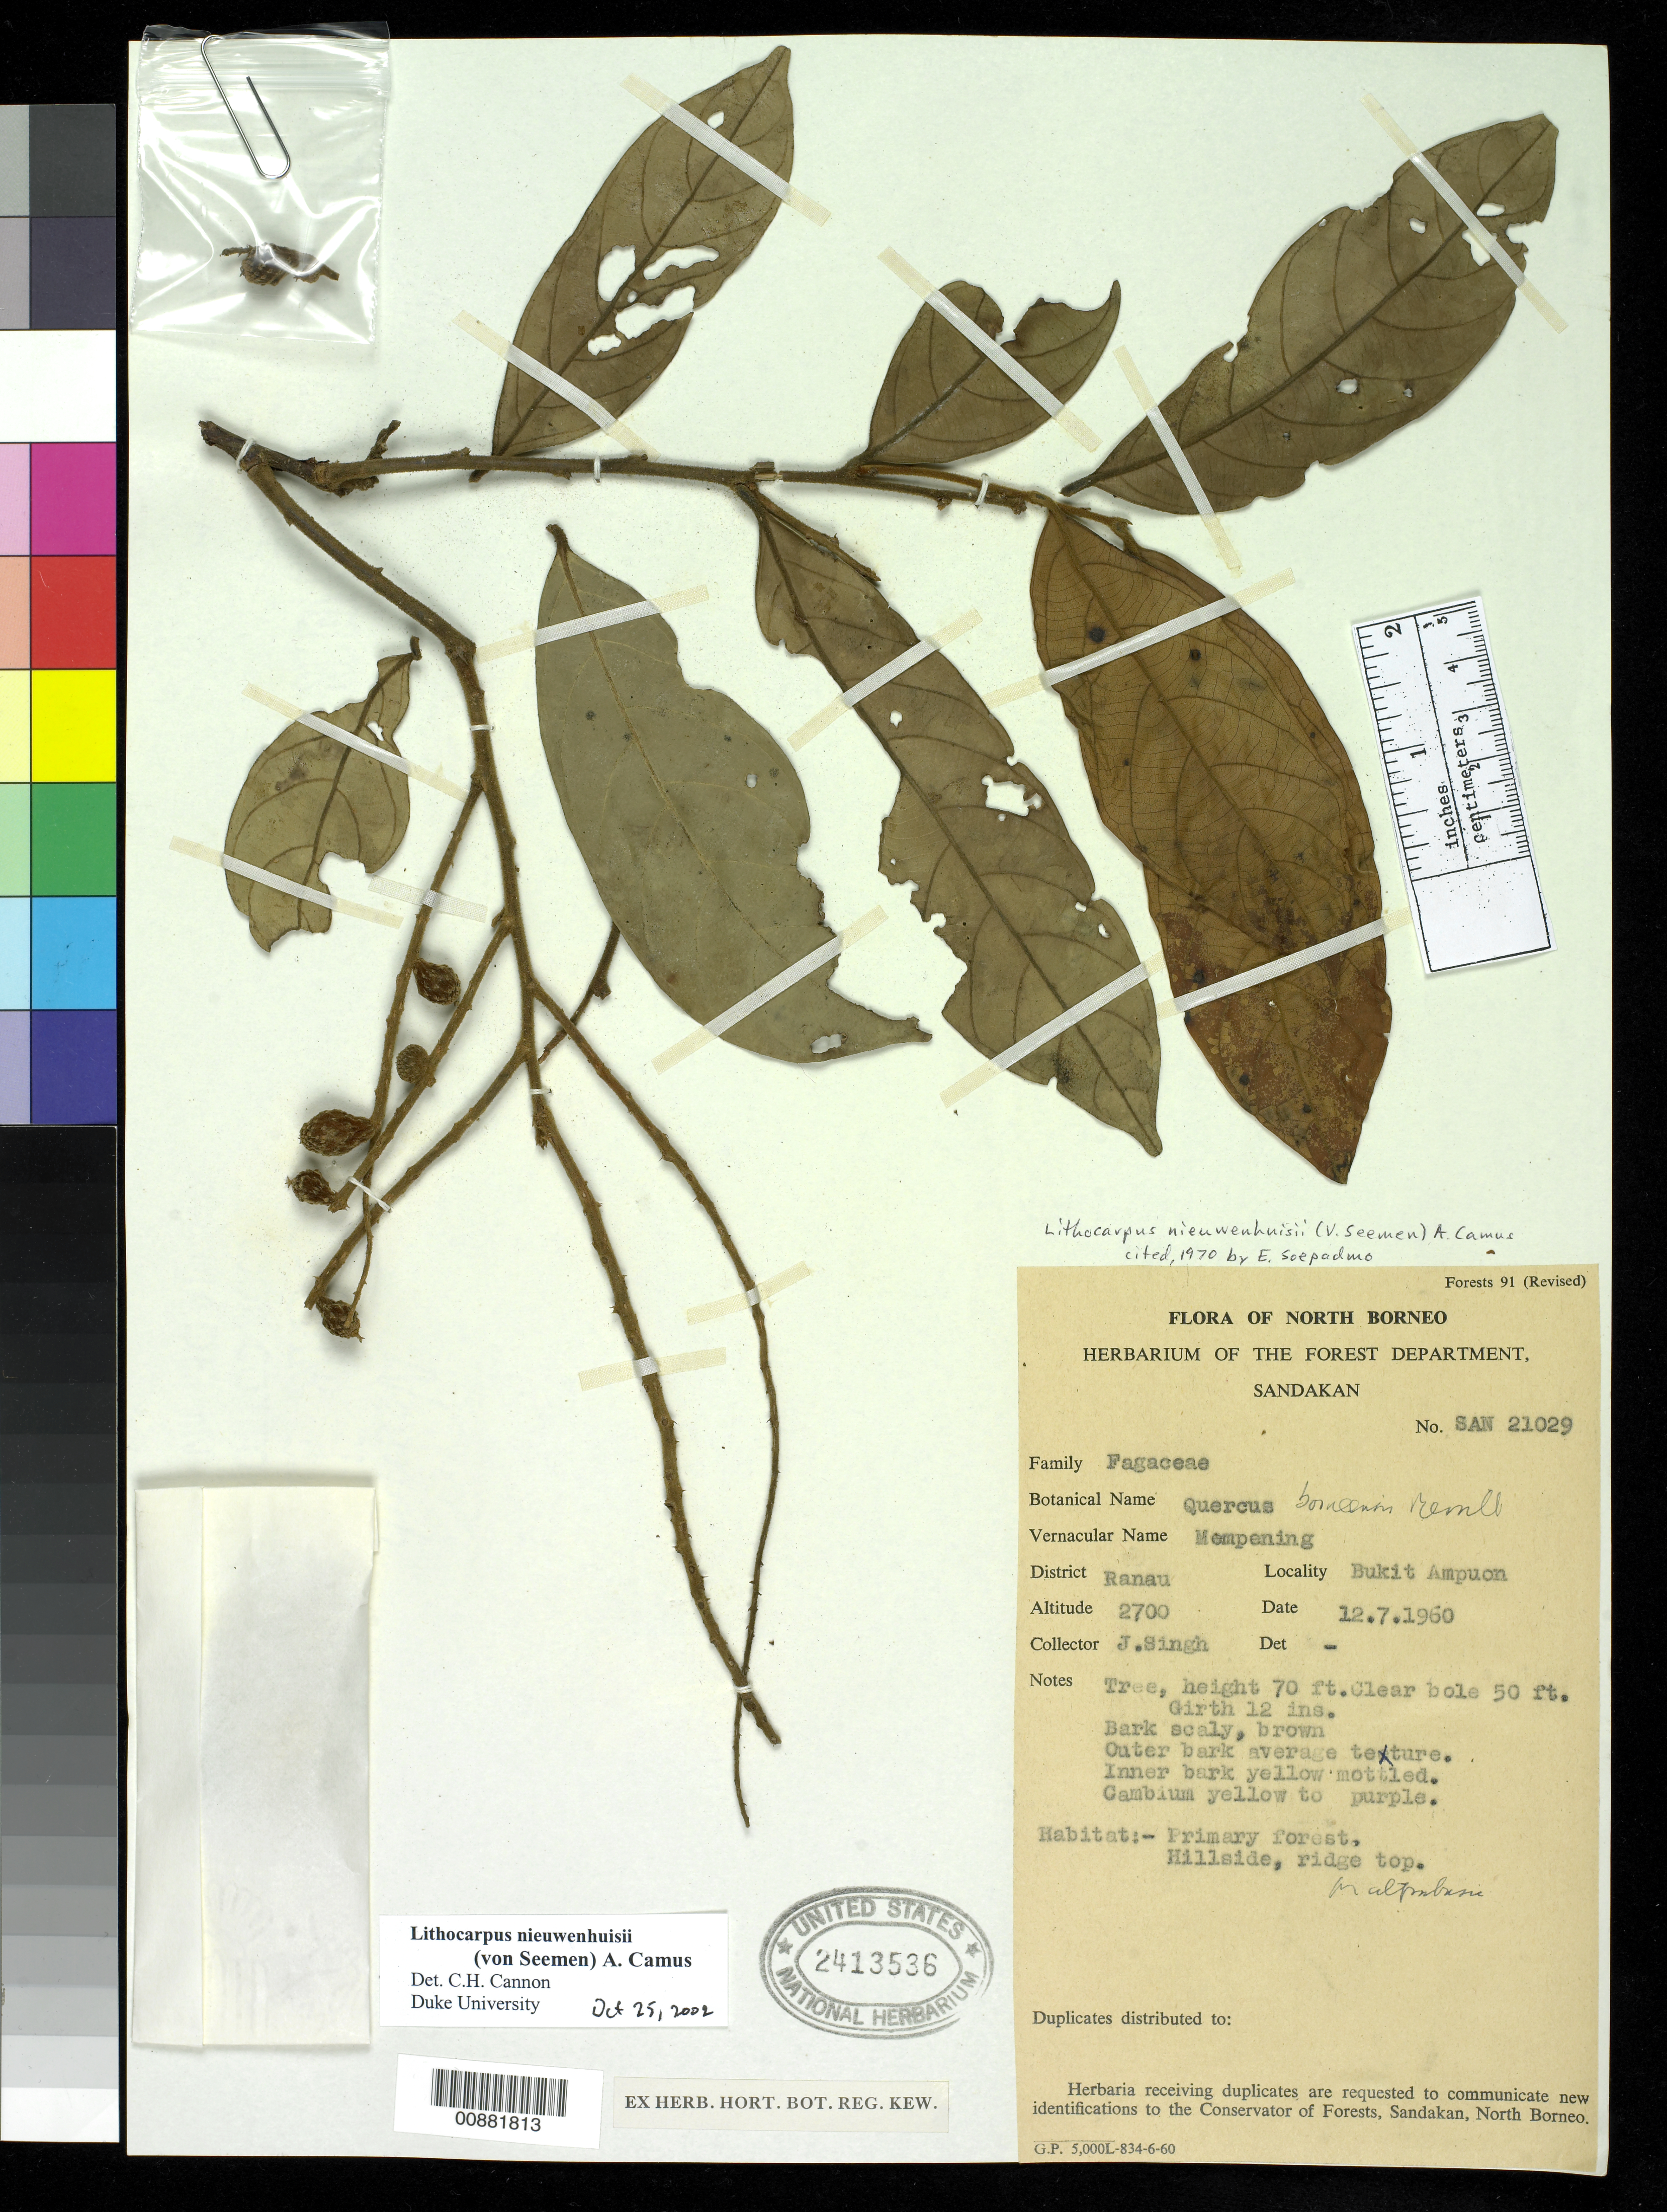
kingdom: Plantae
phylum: Tracheophyta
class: Magnoliopsida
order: Fagales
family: Fagaceae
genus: Lithocarpus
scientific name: Lithocarpus nieuwenhuisii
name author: (Seem.) A. Camus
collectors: J. Singh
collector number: SAN 21029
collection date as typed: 12 Jul 1960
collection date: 1960-07-12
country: Malaysia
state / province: Sabah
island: Borneo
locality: Bukit Ampuon, Sandakan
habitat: Primary forest; hillside, ridge top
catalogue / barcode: US 2413536